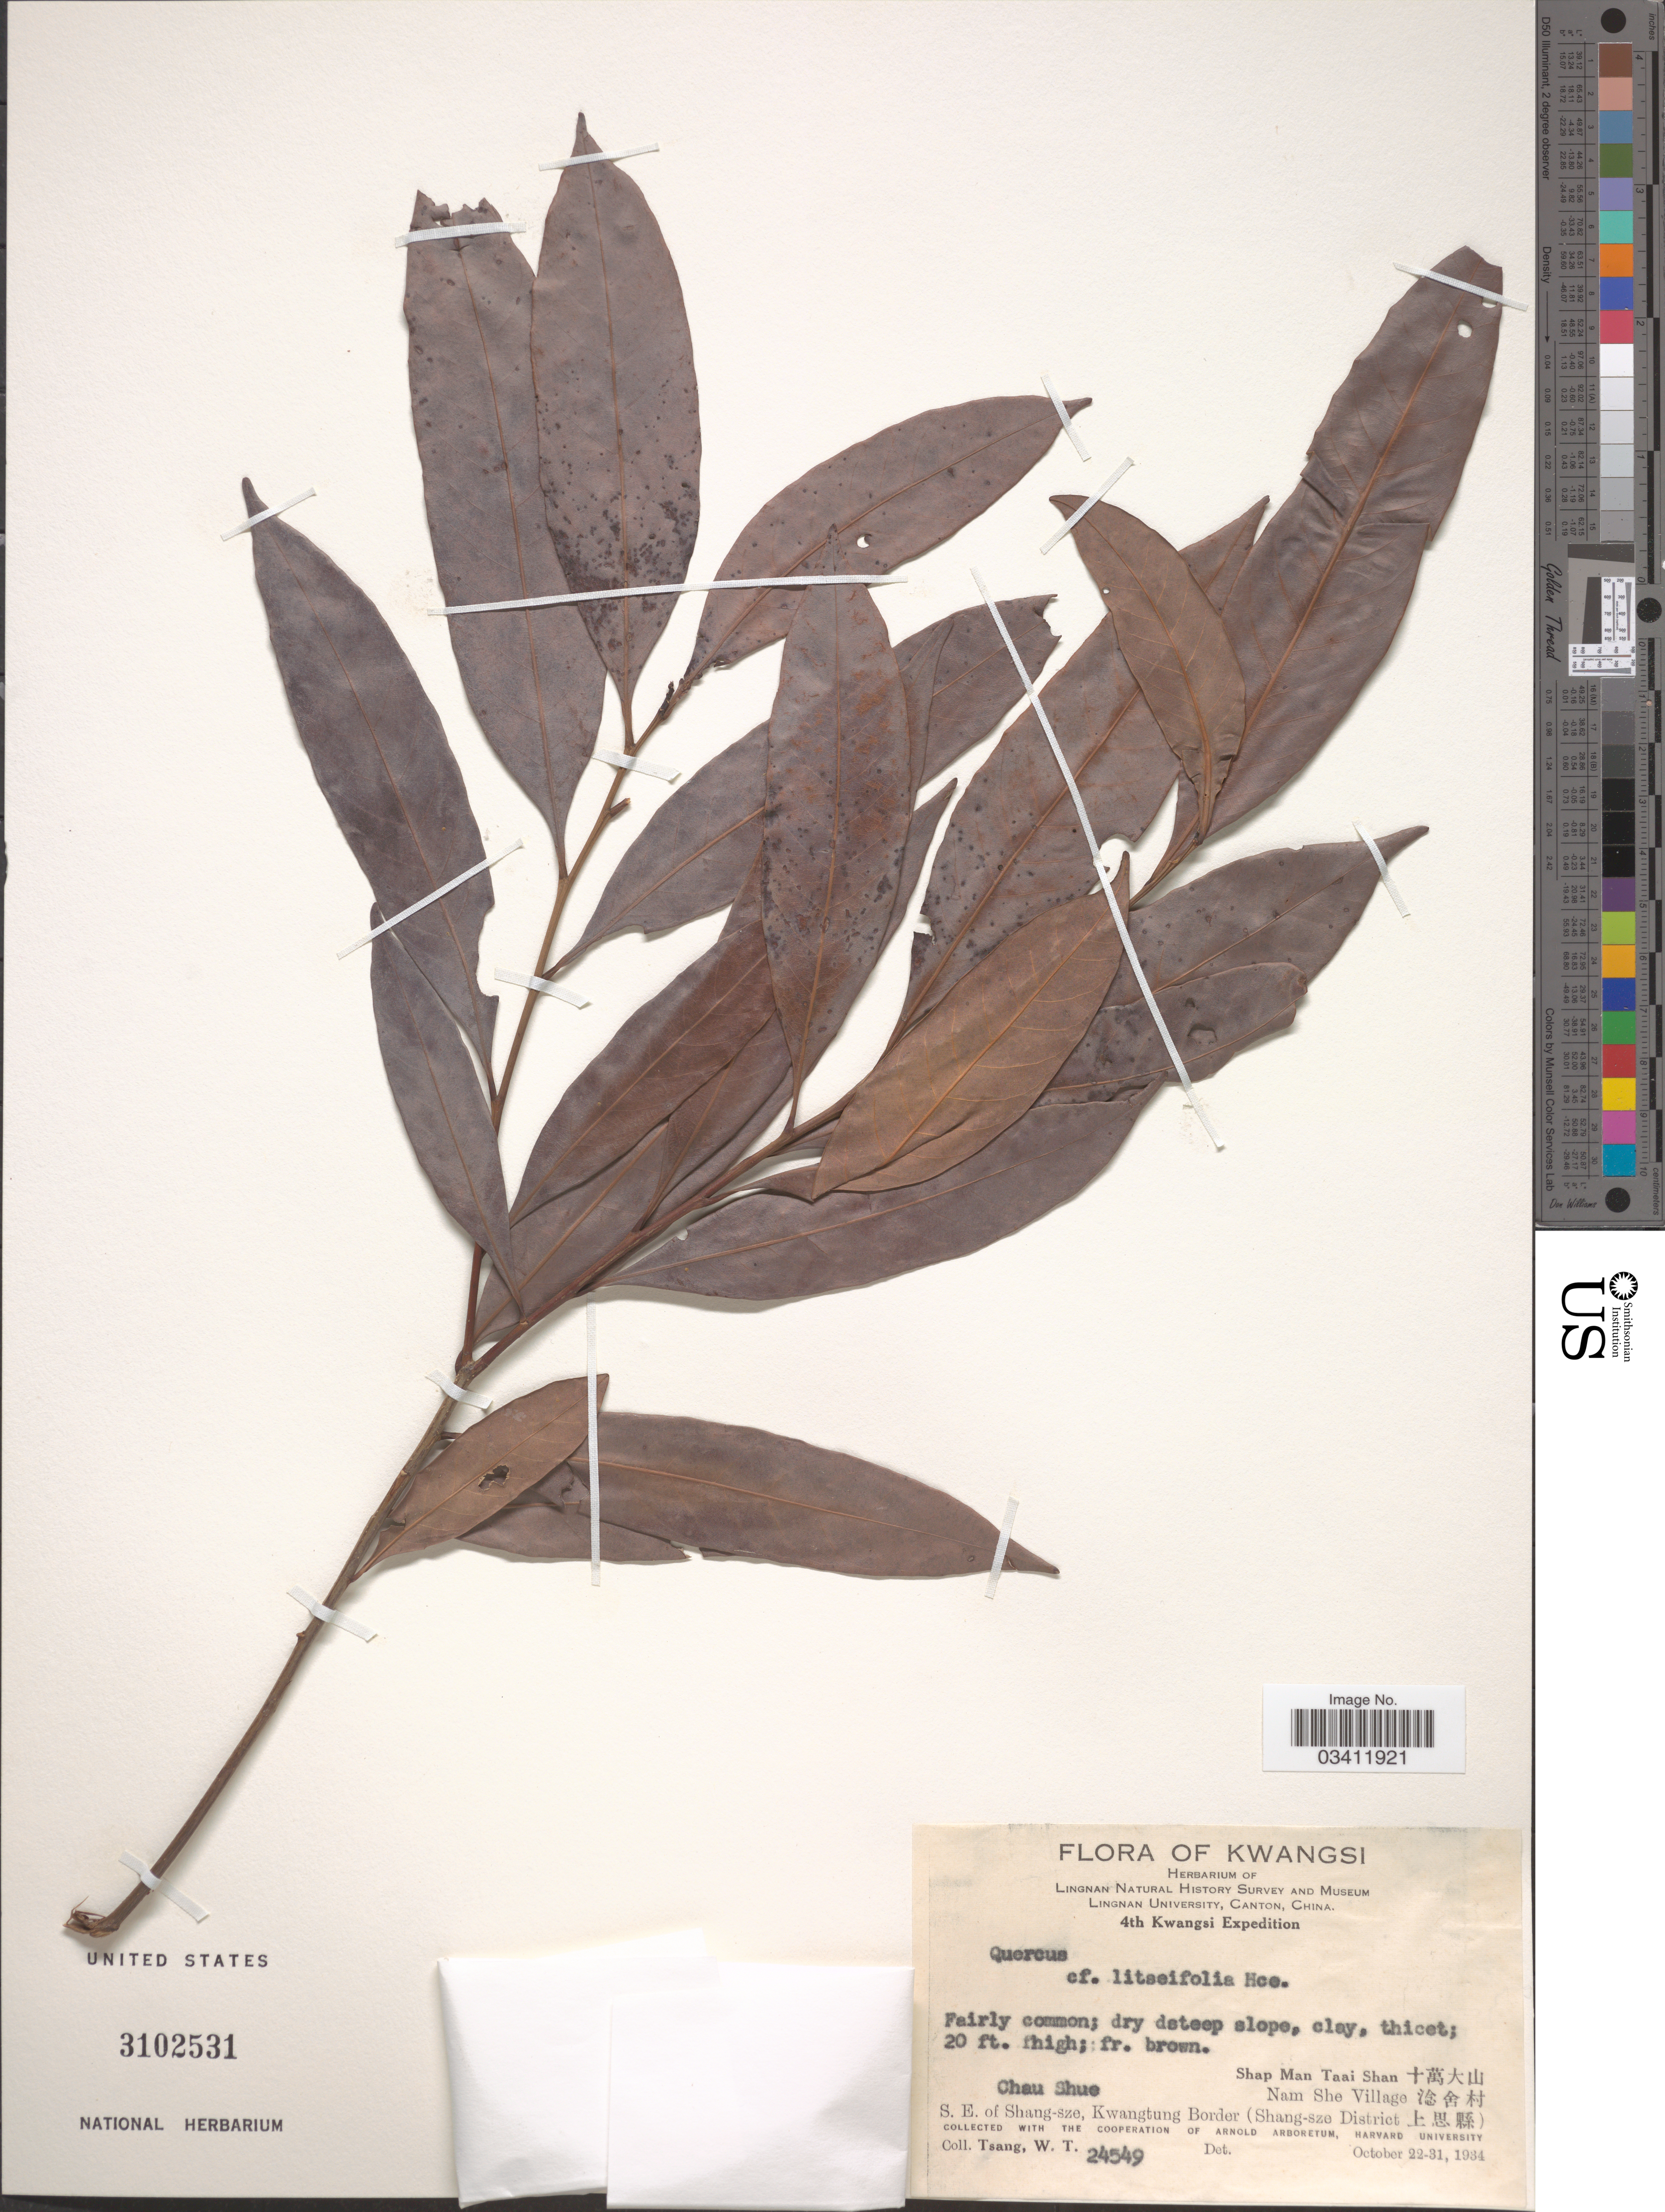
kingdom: Plantae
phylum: Tracheophyta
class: Magnoliopsida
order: Fagales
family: Fagaceae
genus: Quercus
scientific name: Quercus litseifolia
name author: Hance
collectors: W. T. Tsang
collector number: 24549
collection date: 1934-10-22/1934-10-31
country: China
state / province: Guangxi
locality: Kwangsi.Chau Shue Shap Man Taai Shan Nam She Village S. E. of Shang-sze, Kwangtung Border (Shang-sze District).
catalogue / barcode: US 3102531